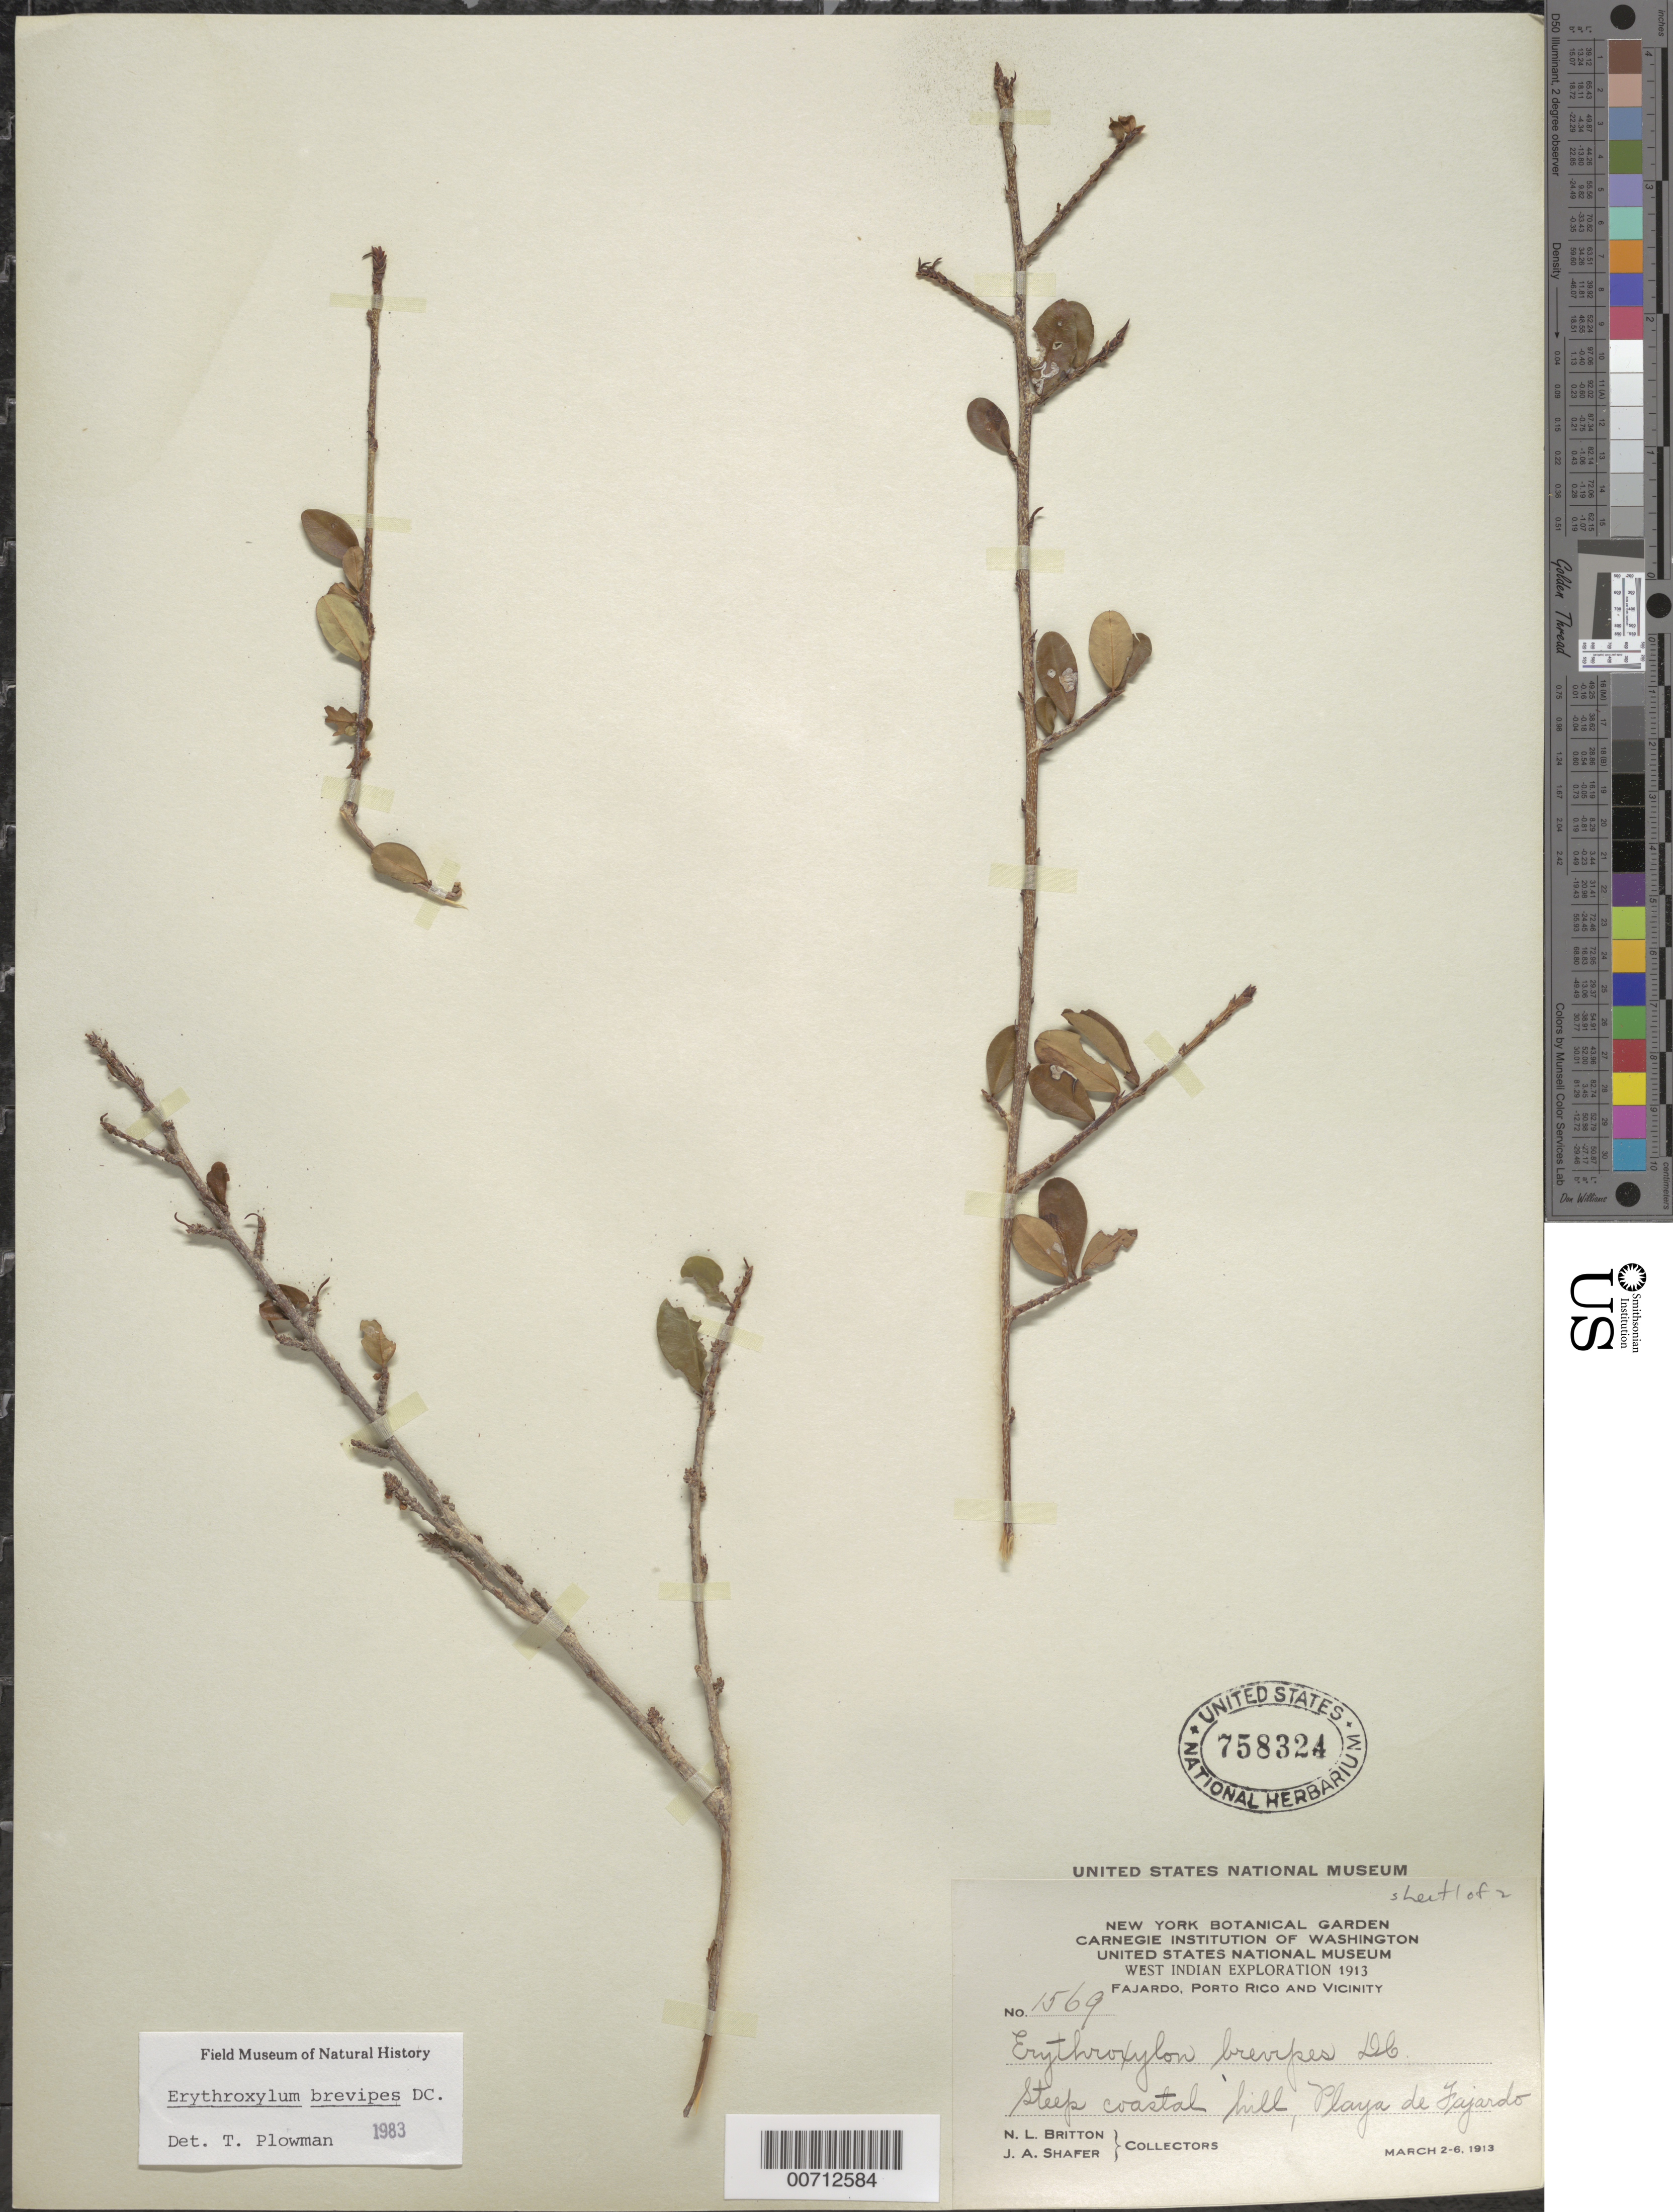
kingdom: Plantae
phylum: Tracheophyta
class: Magnoliopsida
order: Malpighiales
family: Erythroxylaceae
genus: Erythroxylum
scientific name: Erythroxylum brevipes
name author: DC.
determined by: Plowman, Timothy C.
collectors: N. Britton & J. A. Shafer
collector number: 1569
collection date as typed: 02 Mar 1913 to 06 Mar 1913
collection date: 1913-03-02/1913-03-06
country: Puerto Rico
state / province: Fajardo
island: Greater Antilles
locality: Playa de Fajardo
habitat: Steep coastal hill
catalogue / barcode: US 758324